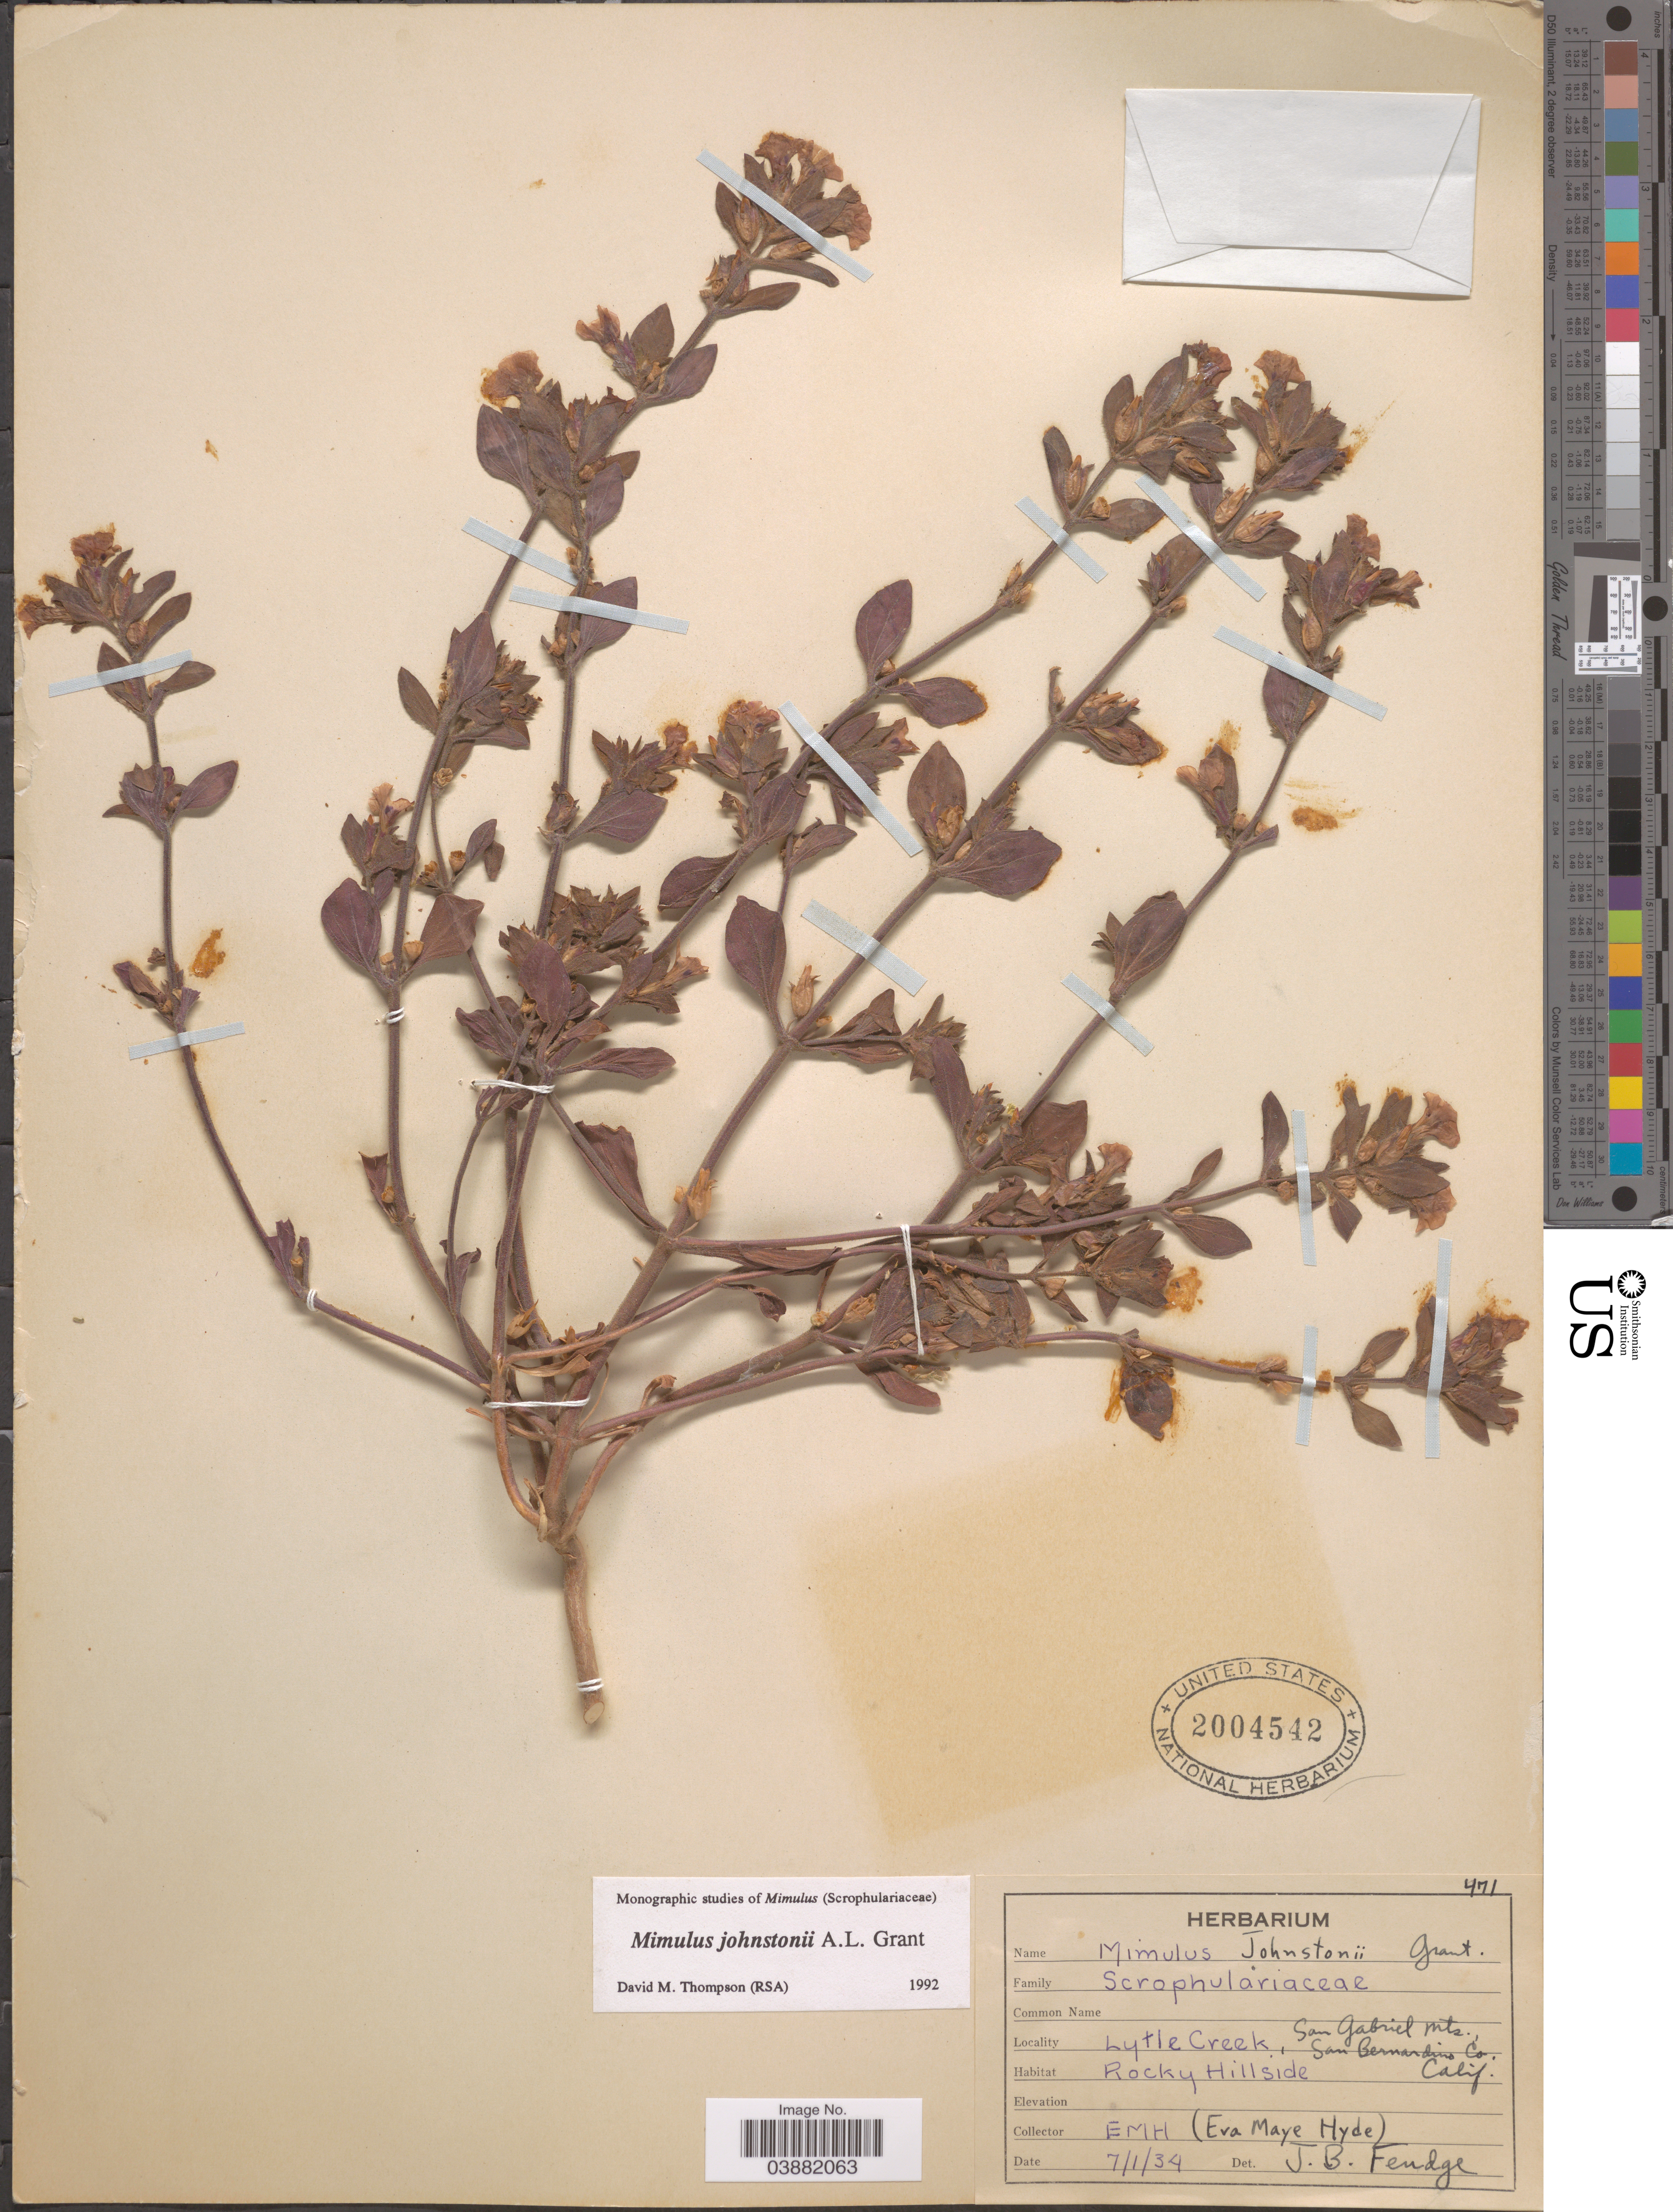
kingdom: Plantae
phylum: Tracheophyta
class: Magnoliopsida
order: Lamiales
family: Phrymaceae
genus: Mimulus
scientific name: Mimulus johnstonii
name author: A.L. Grant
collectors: E. Hyde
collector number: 471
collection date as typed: Transcribed d/m/y: 1/7/34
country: United States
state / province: California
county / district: Los Angeles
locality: Lytle Creek, San Gabriel Mts., San Bernardino Co. Rocky Hillside.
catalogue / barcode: US 2004542